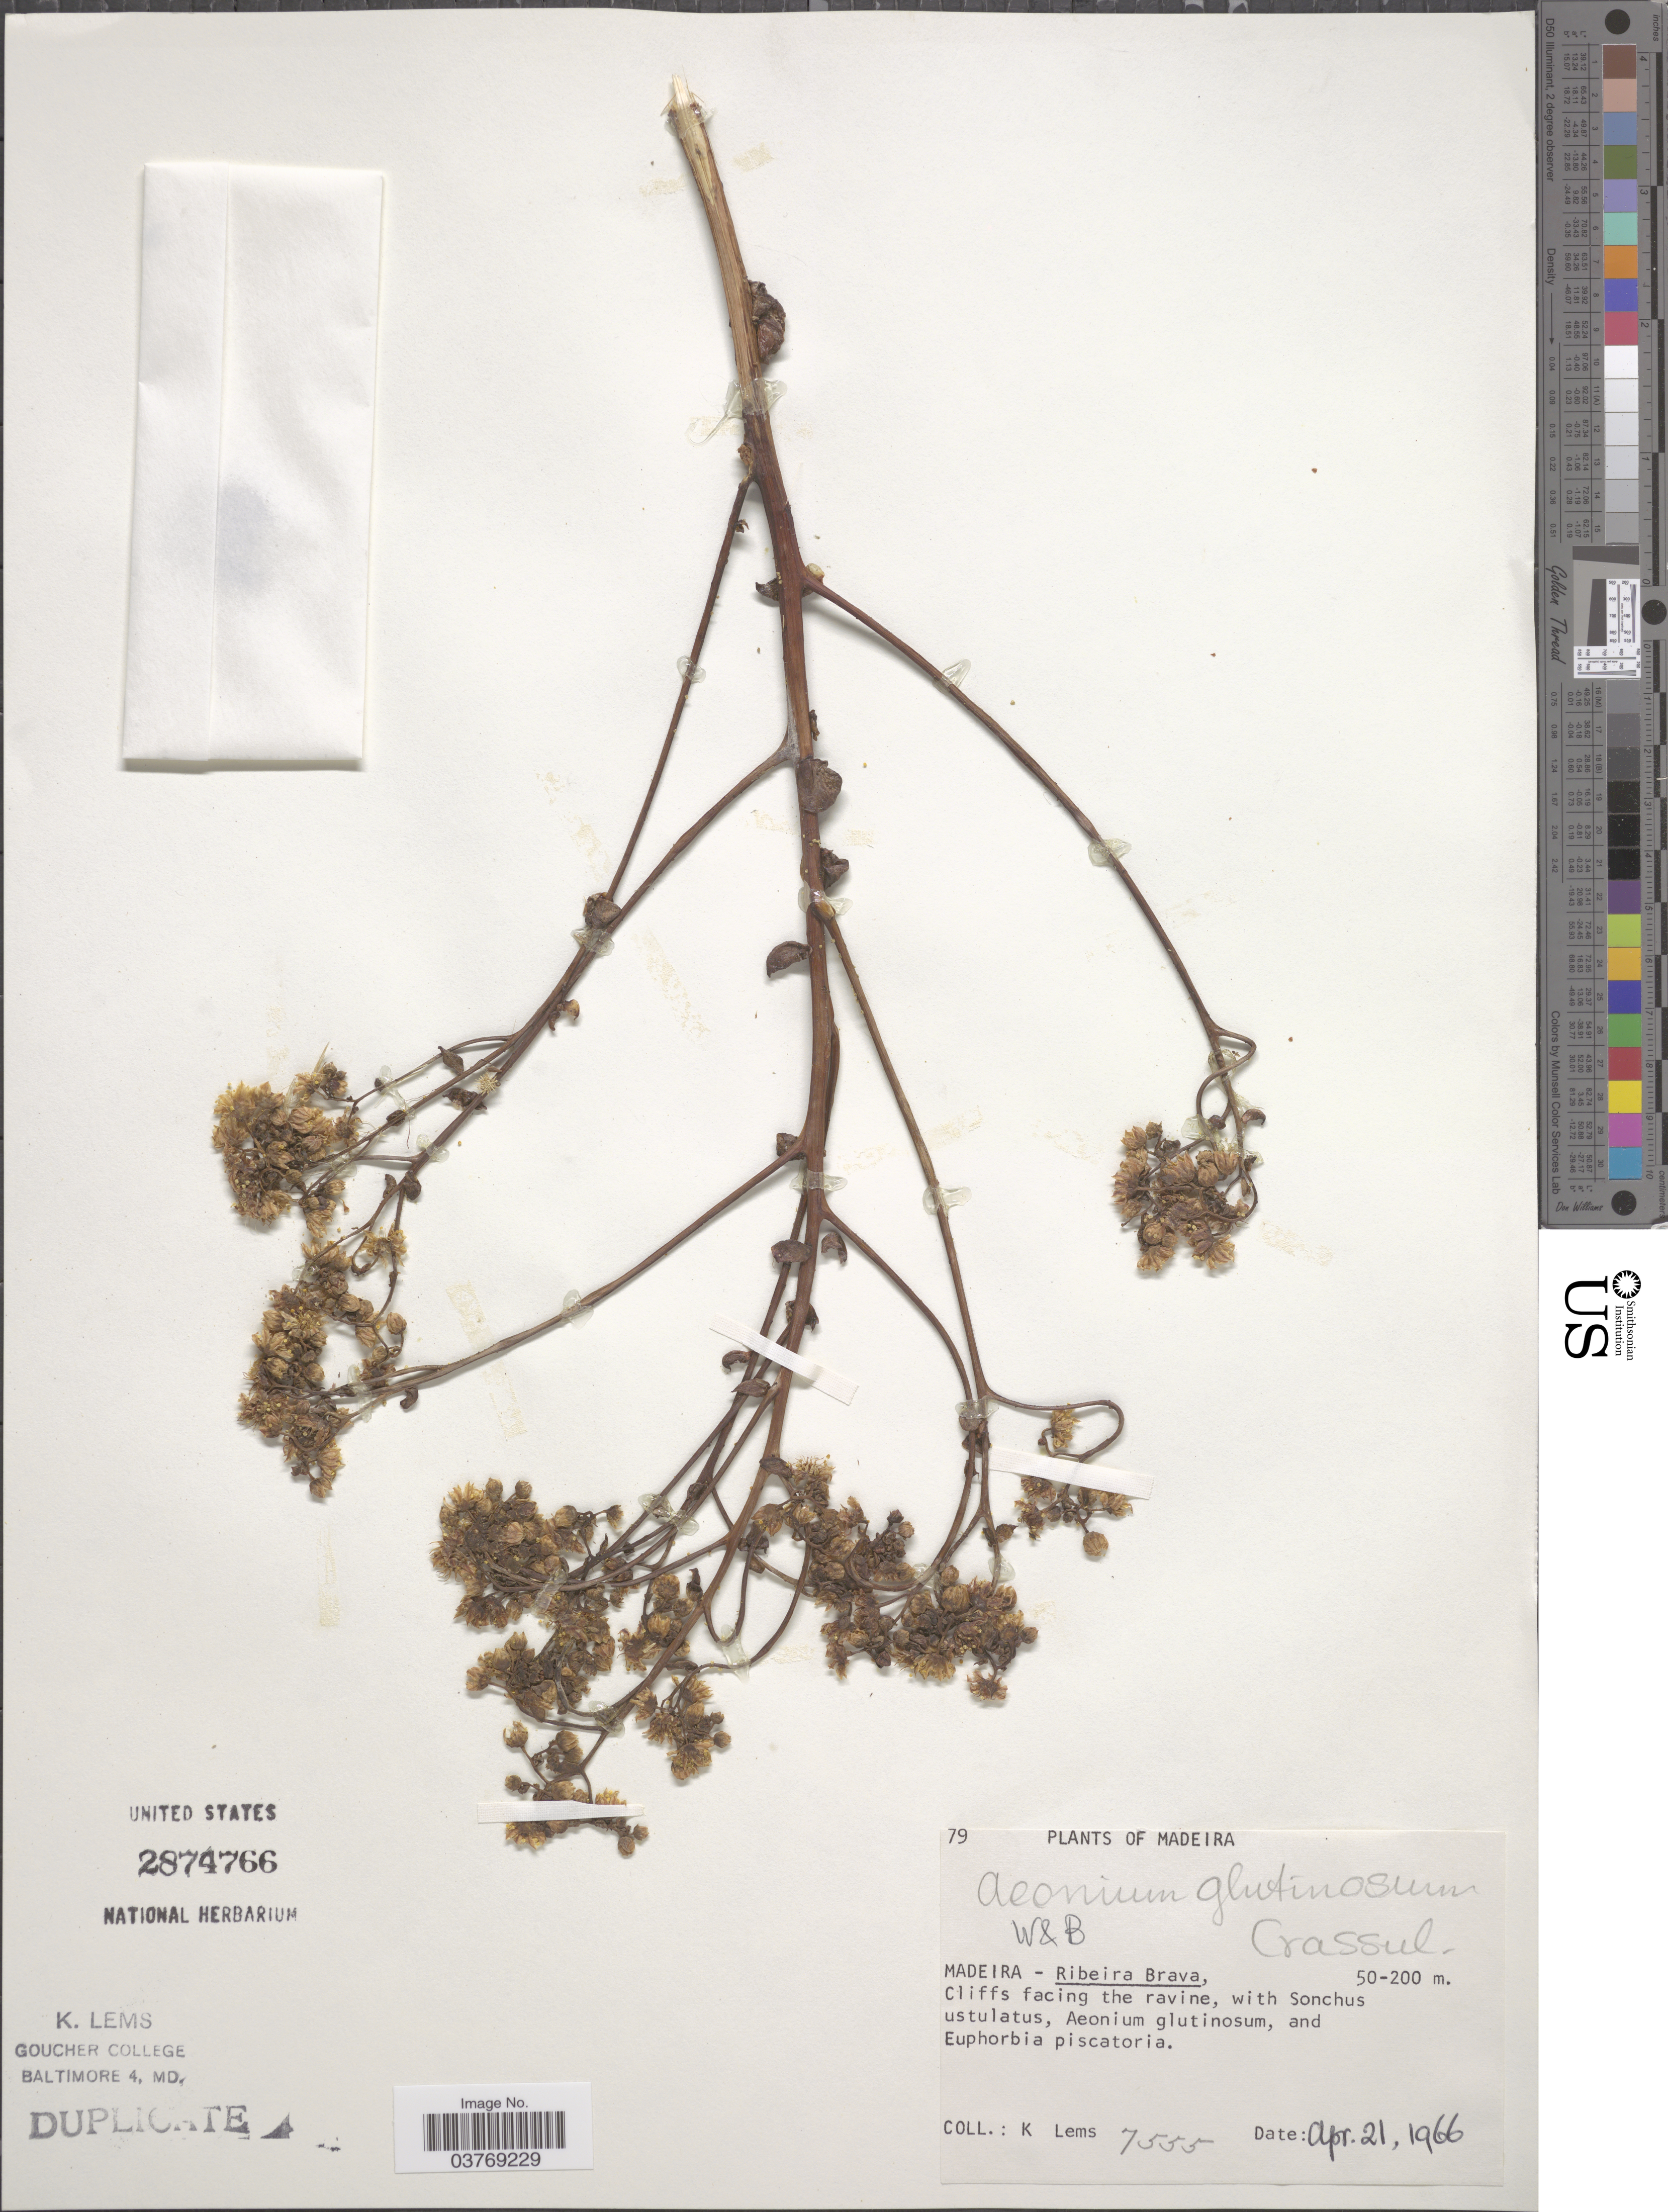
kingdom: Plantae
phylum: Tracheophyta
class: Magnoliopsida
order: Saxifragales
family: Crassulaceae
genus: Aeonium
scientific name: Aeonium glutinosum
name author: (Aiton) Webb & Berthel.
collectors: K. Lems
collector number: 7555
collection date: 1966-04-21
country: Portugal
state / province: Madeira (Aut. Reg.)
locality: Ribeira Brava.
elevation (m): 50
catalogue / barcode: US 2874766